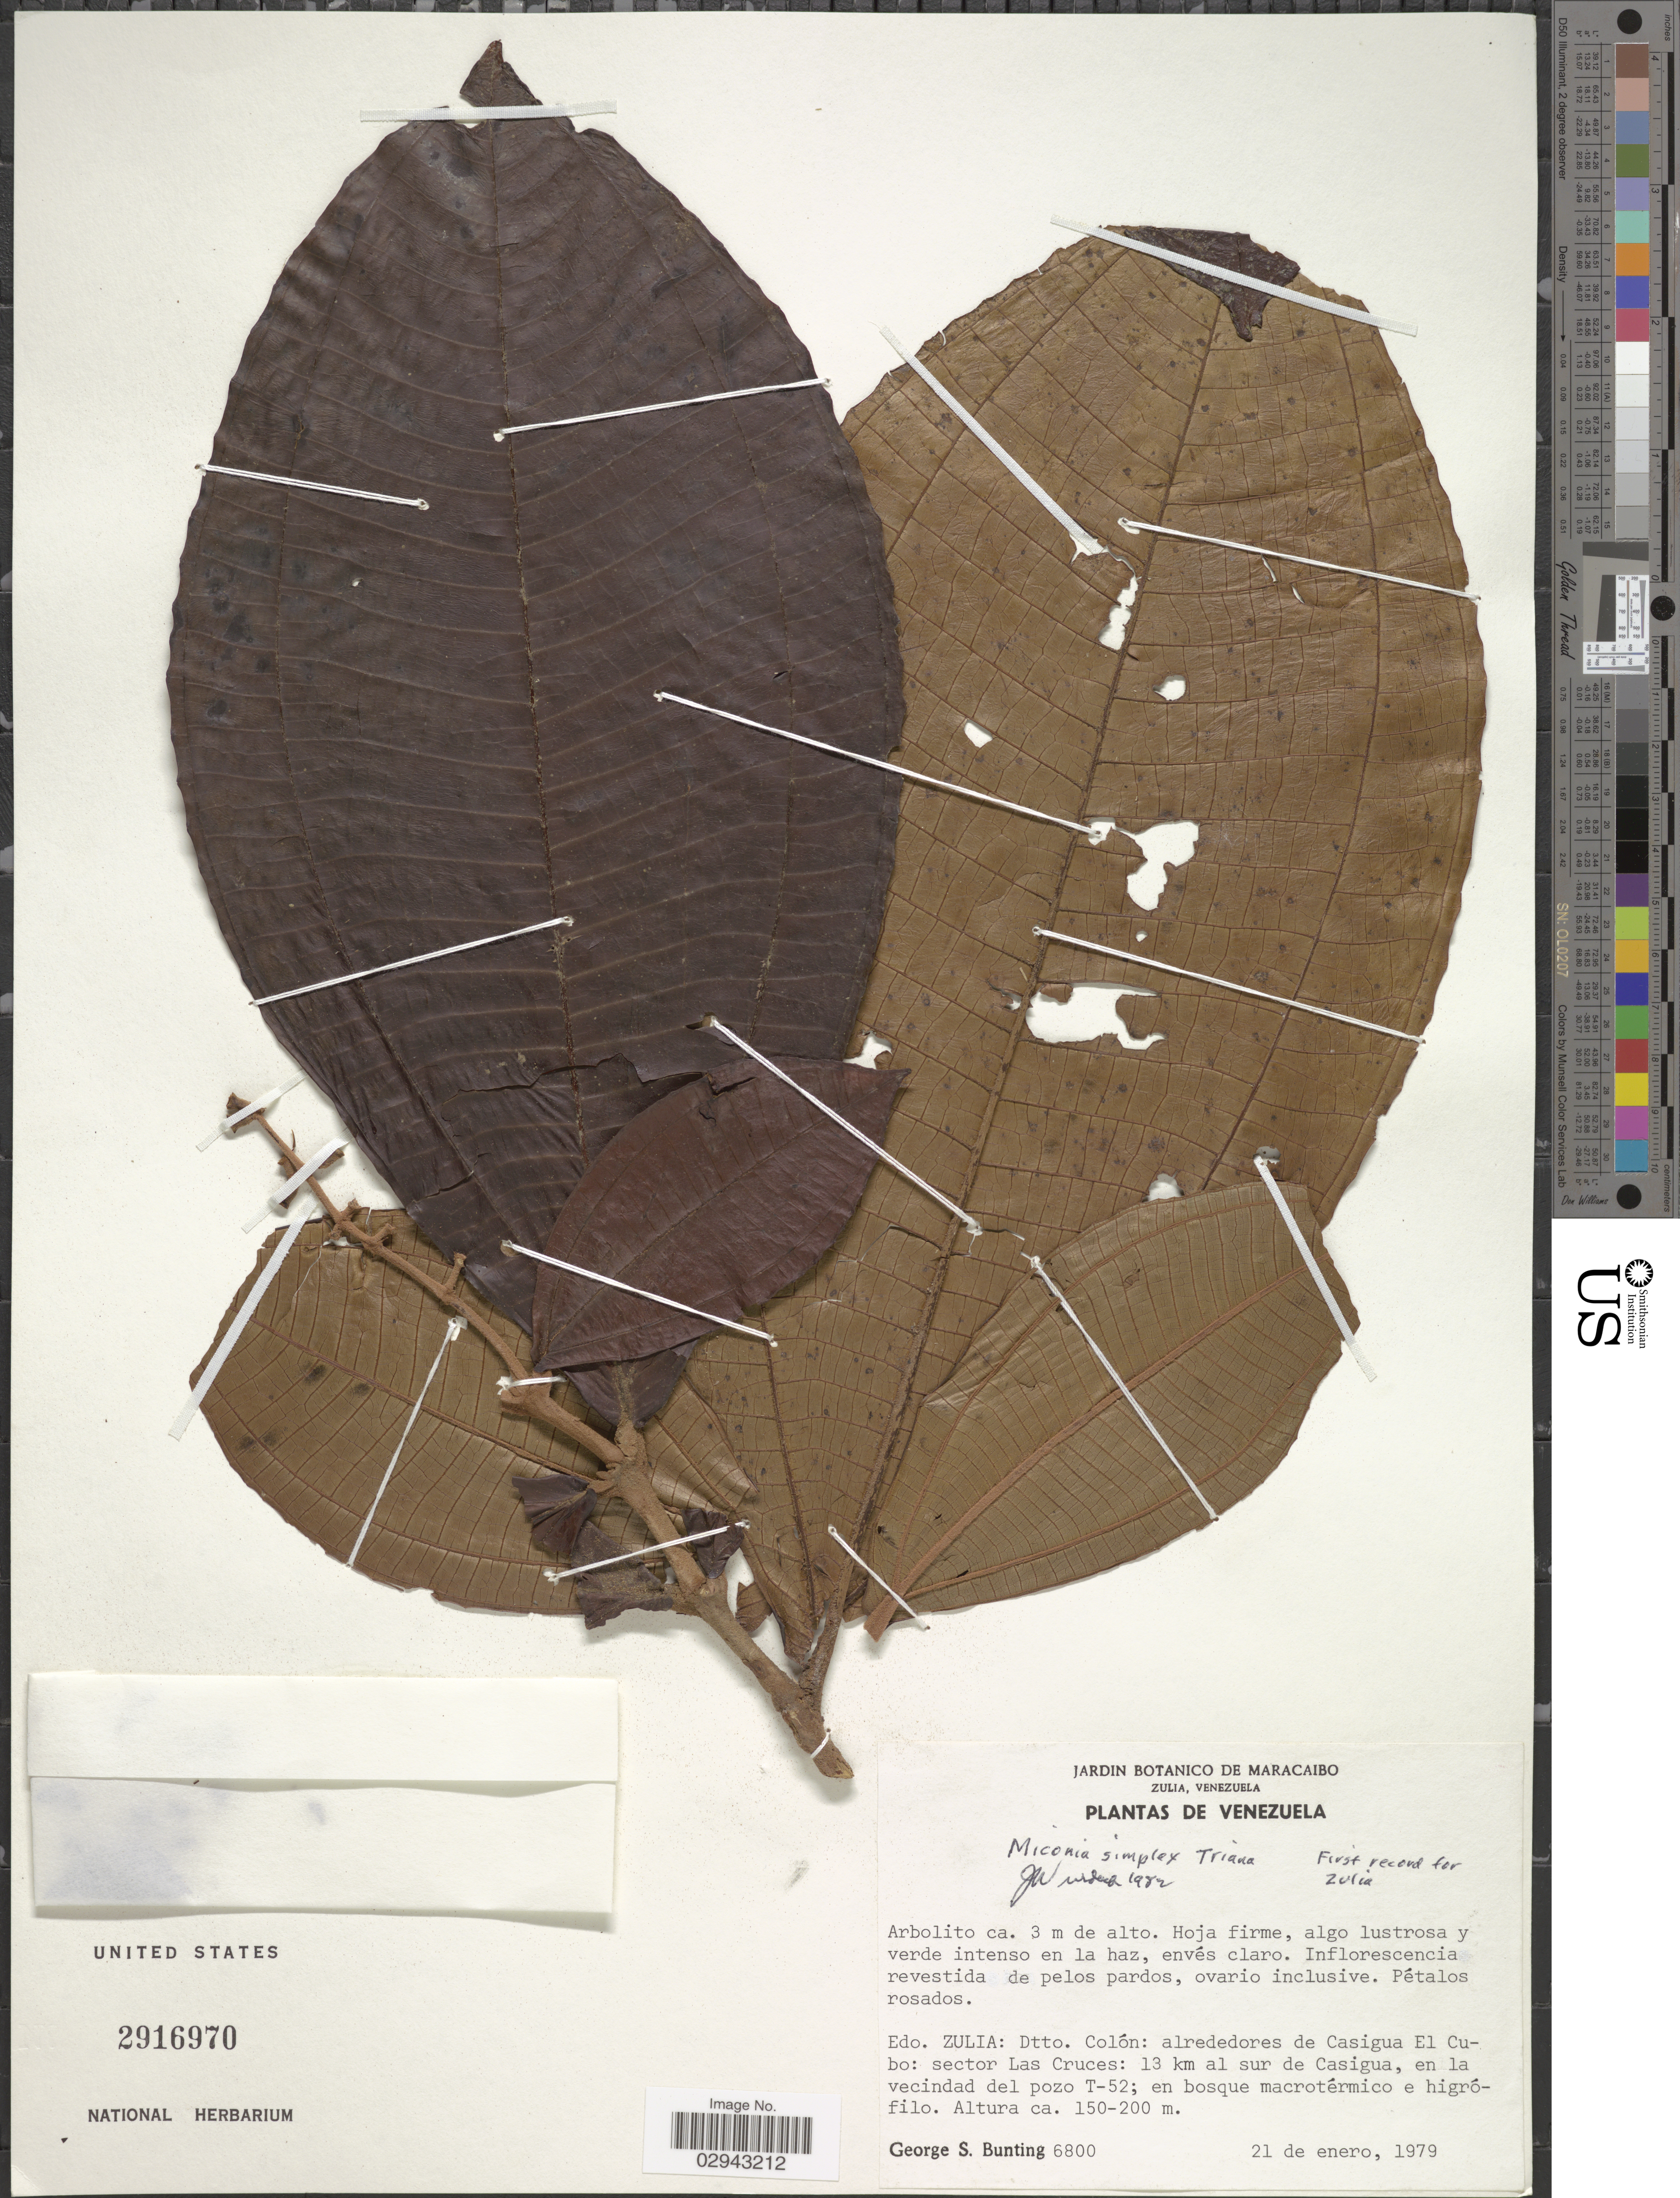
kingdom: Plantae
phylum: Tracheophyta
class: Magnoliopsida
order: Myrtales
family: Melastomataceae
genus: Miconia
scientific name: Miconia simplex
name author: Triana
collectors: G. S. Bunting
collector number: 6800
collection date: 1979-01-21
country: Venezuela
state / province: Zulia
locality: Dtto. Colón: alrededores de Casigua El Cubo: sector Las Cruces: 13 km al sur de Casigua, en la vecindad del pozo T-52.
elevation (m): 150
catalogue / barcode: US 2916970